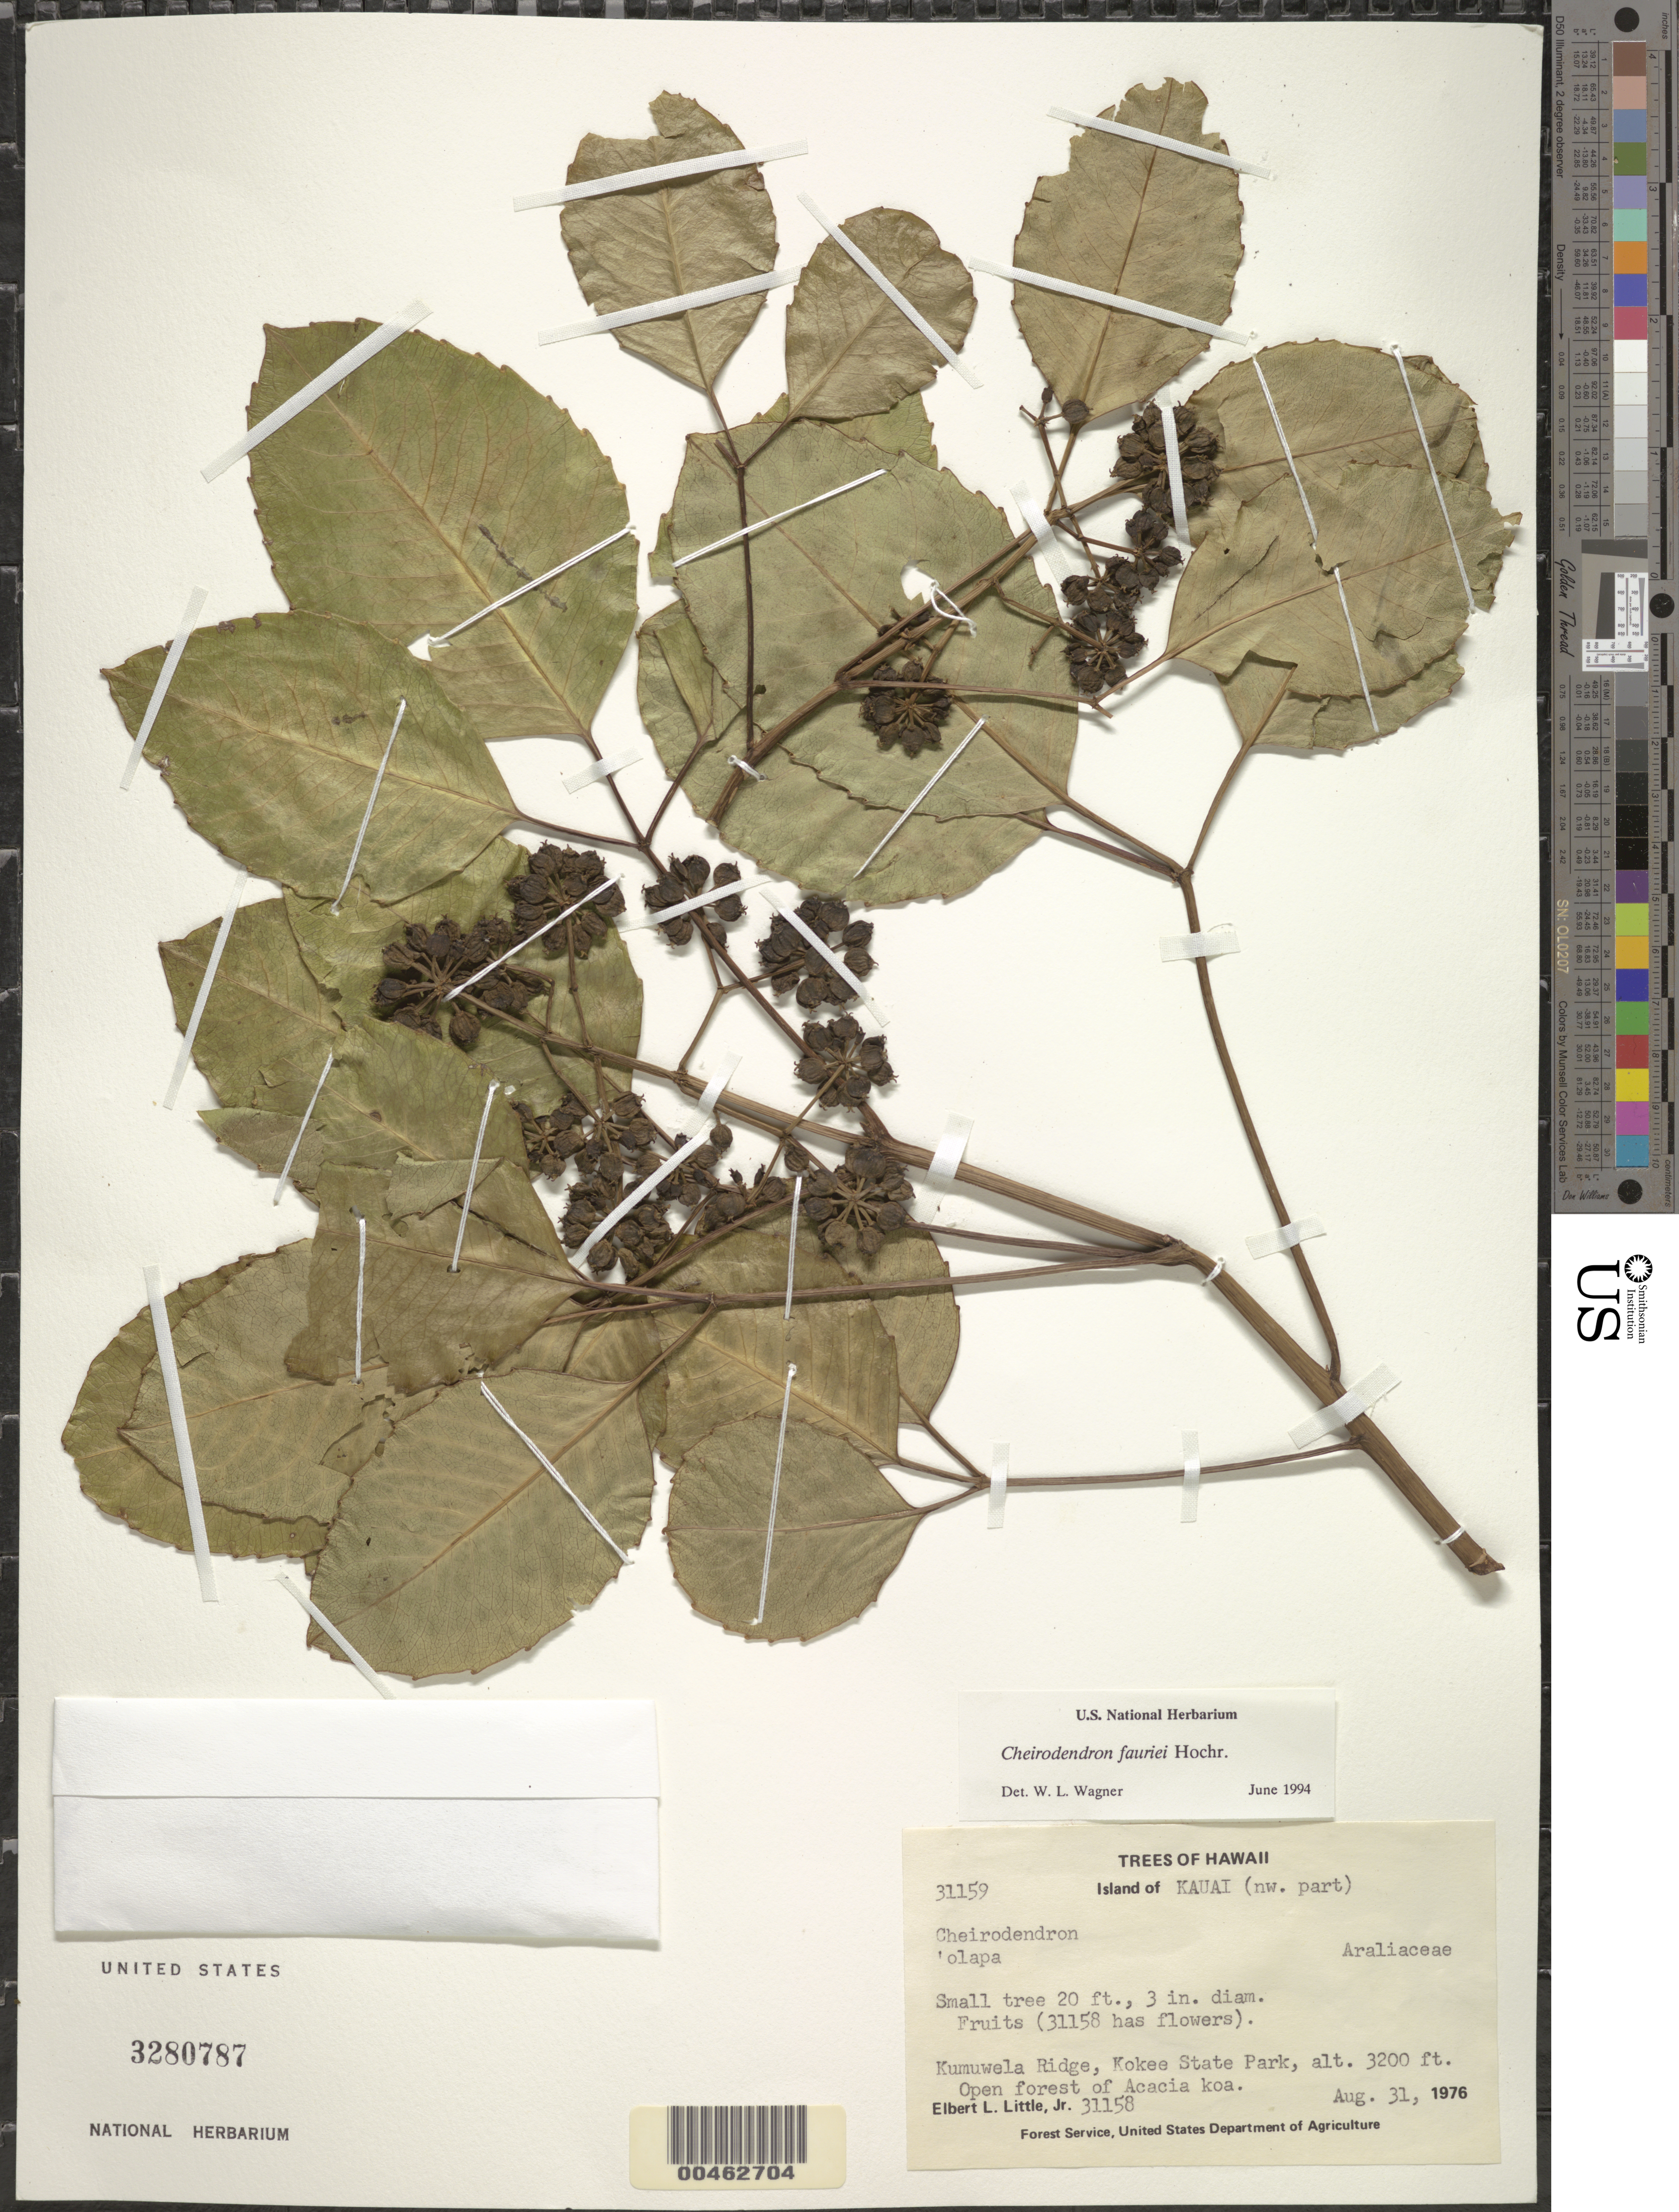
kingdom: Plantae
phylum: Tracheophyta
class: Magnoliopsida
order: Apiales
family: Araliaceae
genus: Cheirodendron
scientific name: Cheirodendron fauriei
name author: Hochr.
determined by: Wagner, W. L., (BOT), Smithsonian Institution - National Museum of Natural History (UNITED STATES)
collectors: E. L. Little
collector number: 31158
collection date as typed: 31 Aug 1976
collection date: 1976-08-31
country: United States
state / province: Hawaii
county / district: Kauai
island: Kaua'i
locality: NW part of Kauai, Kumuwela Ridge, Kokee State Park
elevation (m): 975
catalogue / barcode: US 3280787